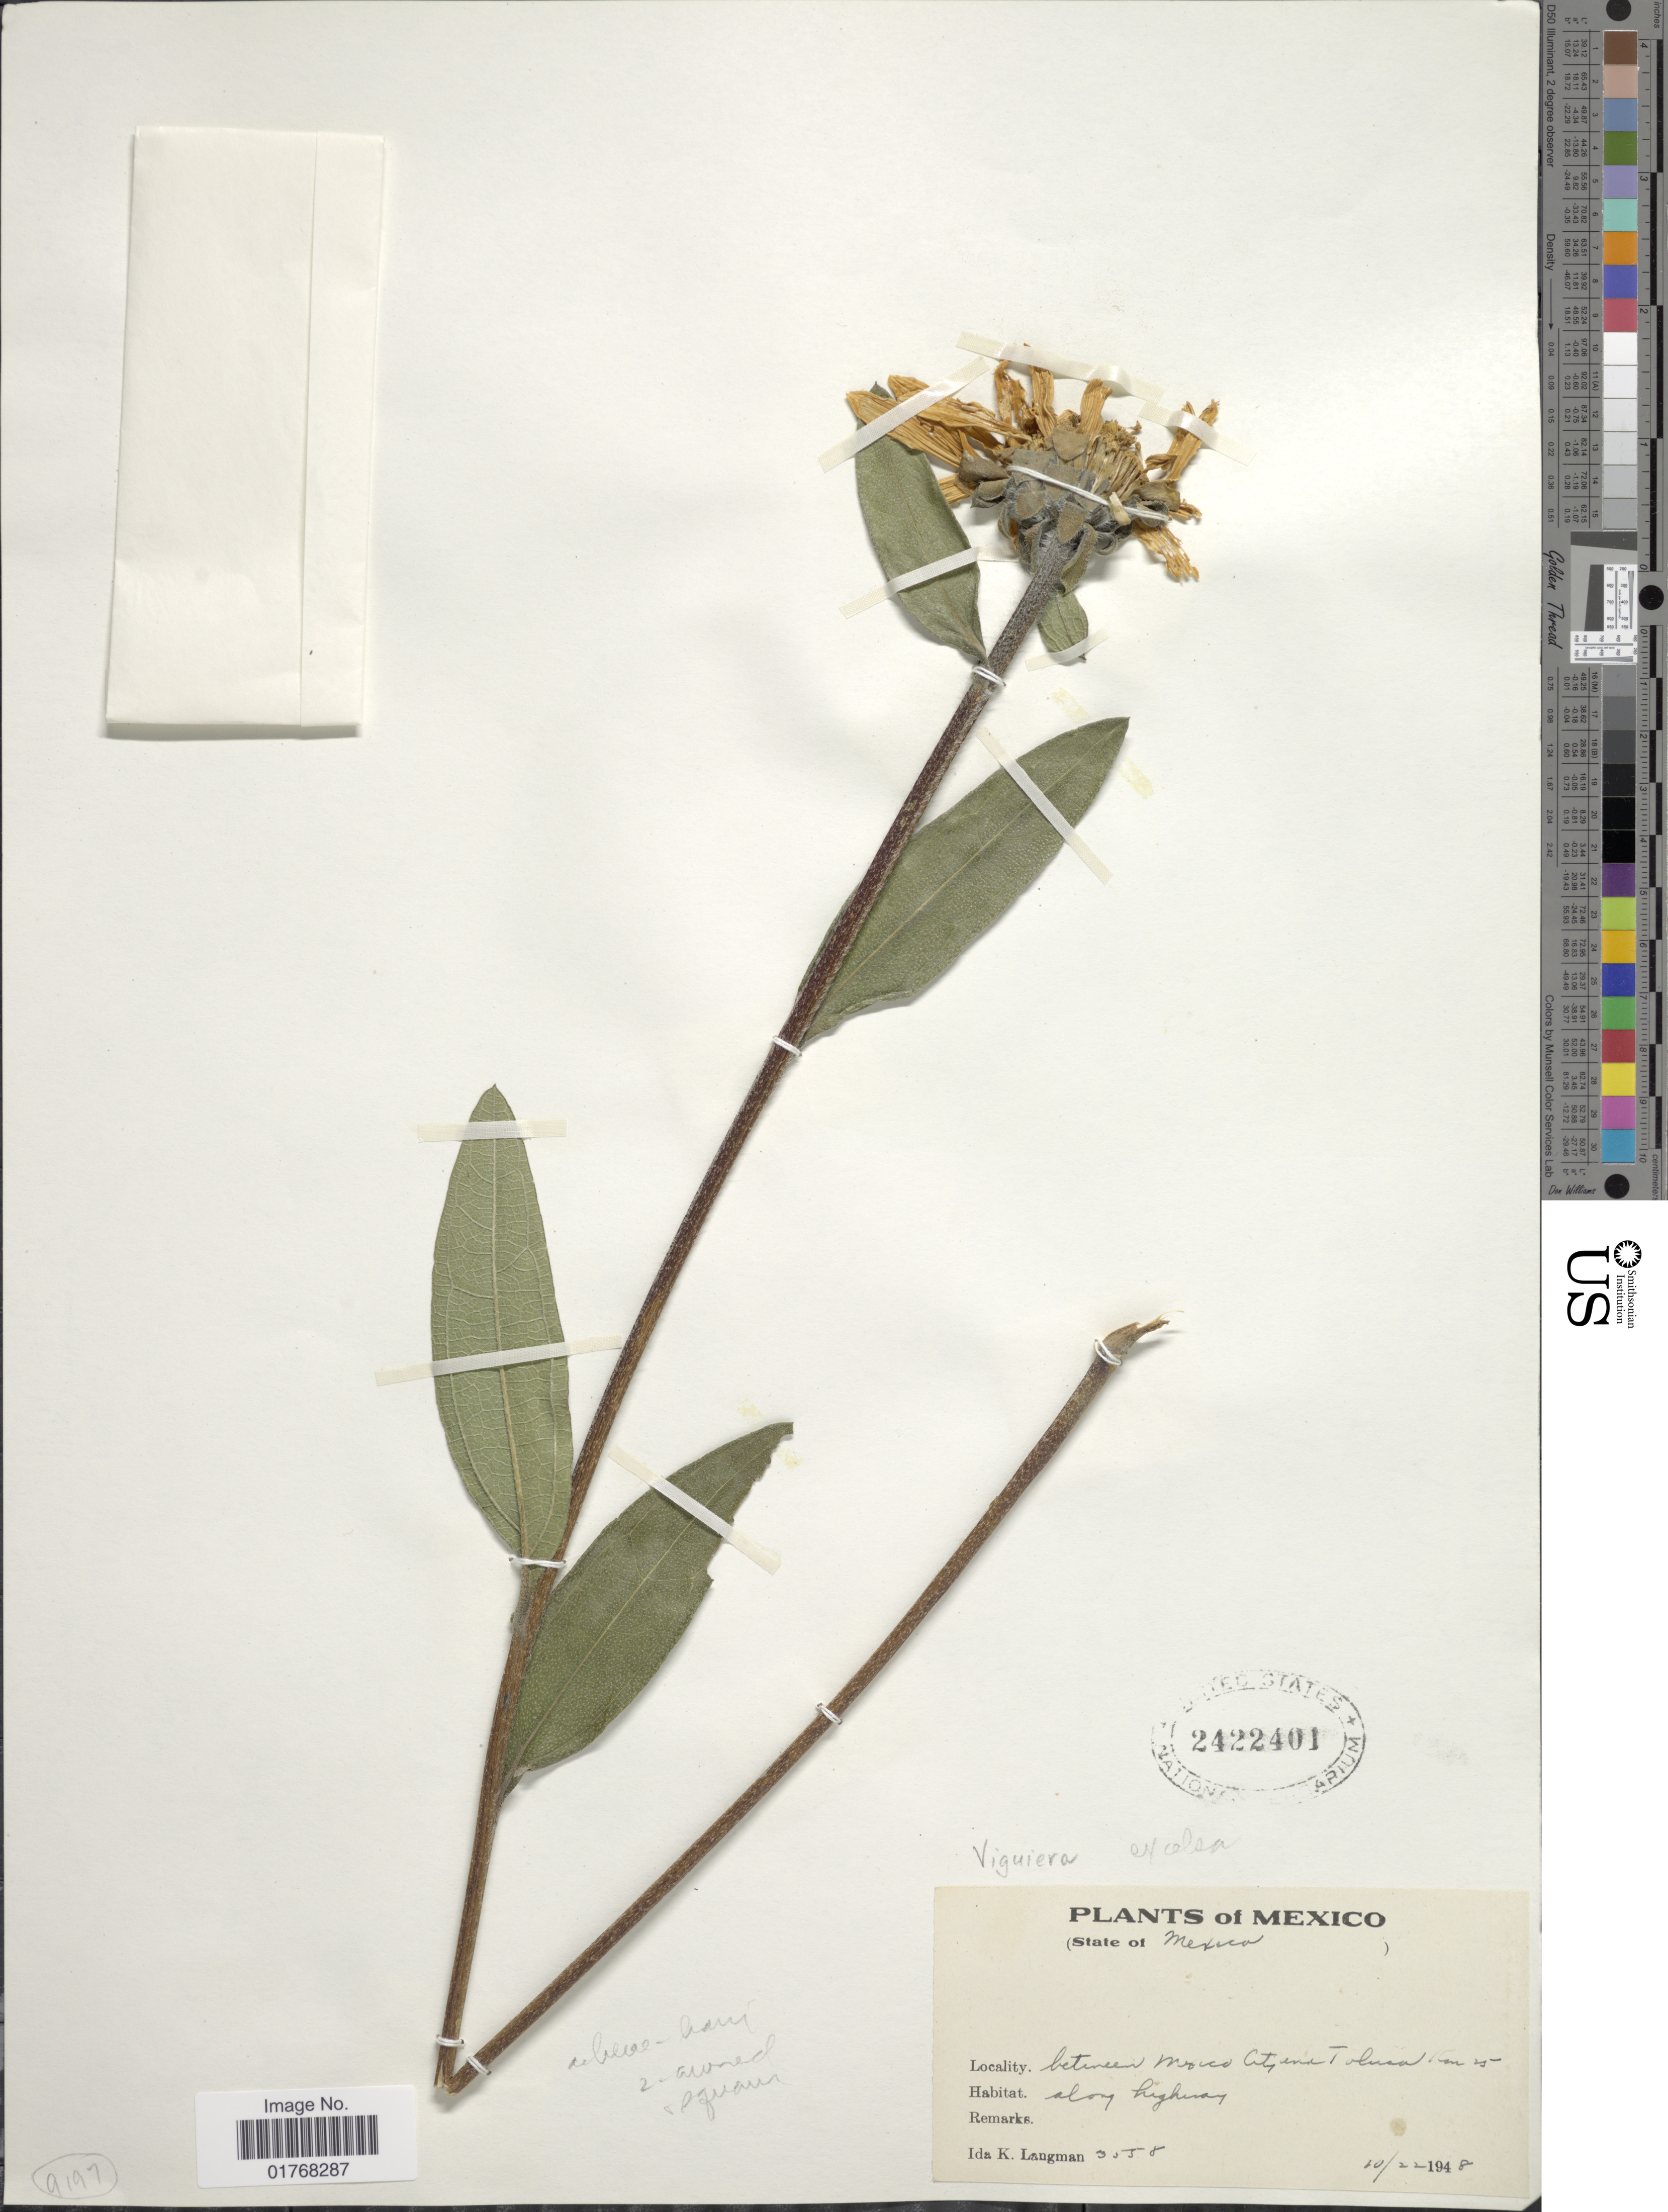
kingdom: Plantae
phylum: Tracheophyta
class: Magnoliopsida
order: Asterales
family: Asteraceae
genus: Viguiera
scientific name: Viguiera pachycephala var. simulans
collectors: I. K. Langman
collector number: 3558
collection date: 1948-10-22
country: Mexico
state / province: México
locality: Along highway, between Mexico City and Toluca - Km. 25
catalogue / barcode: US 2422401